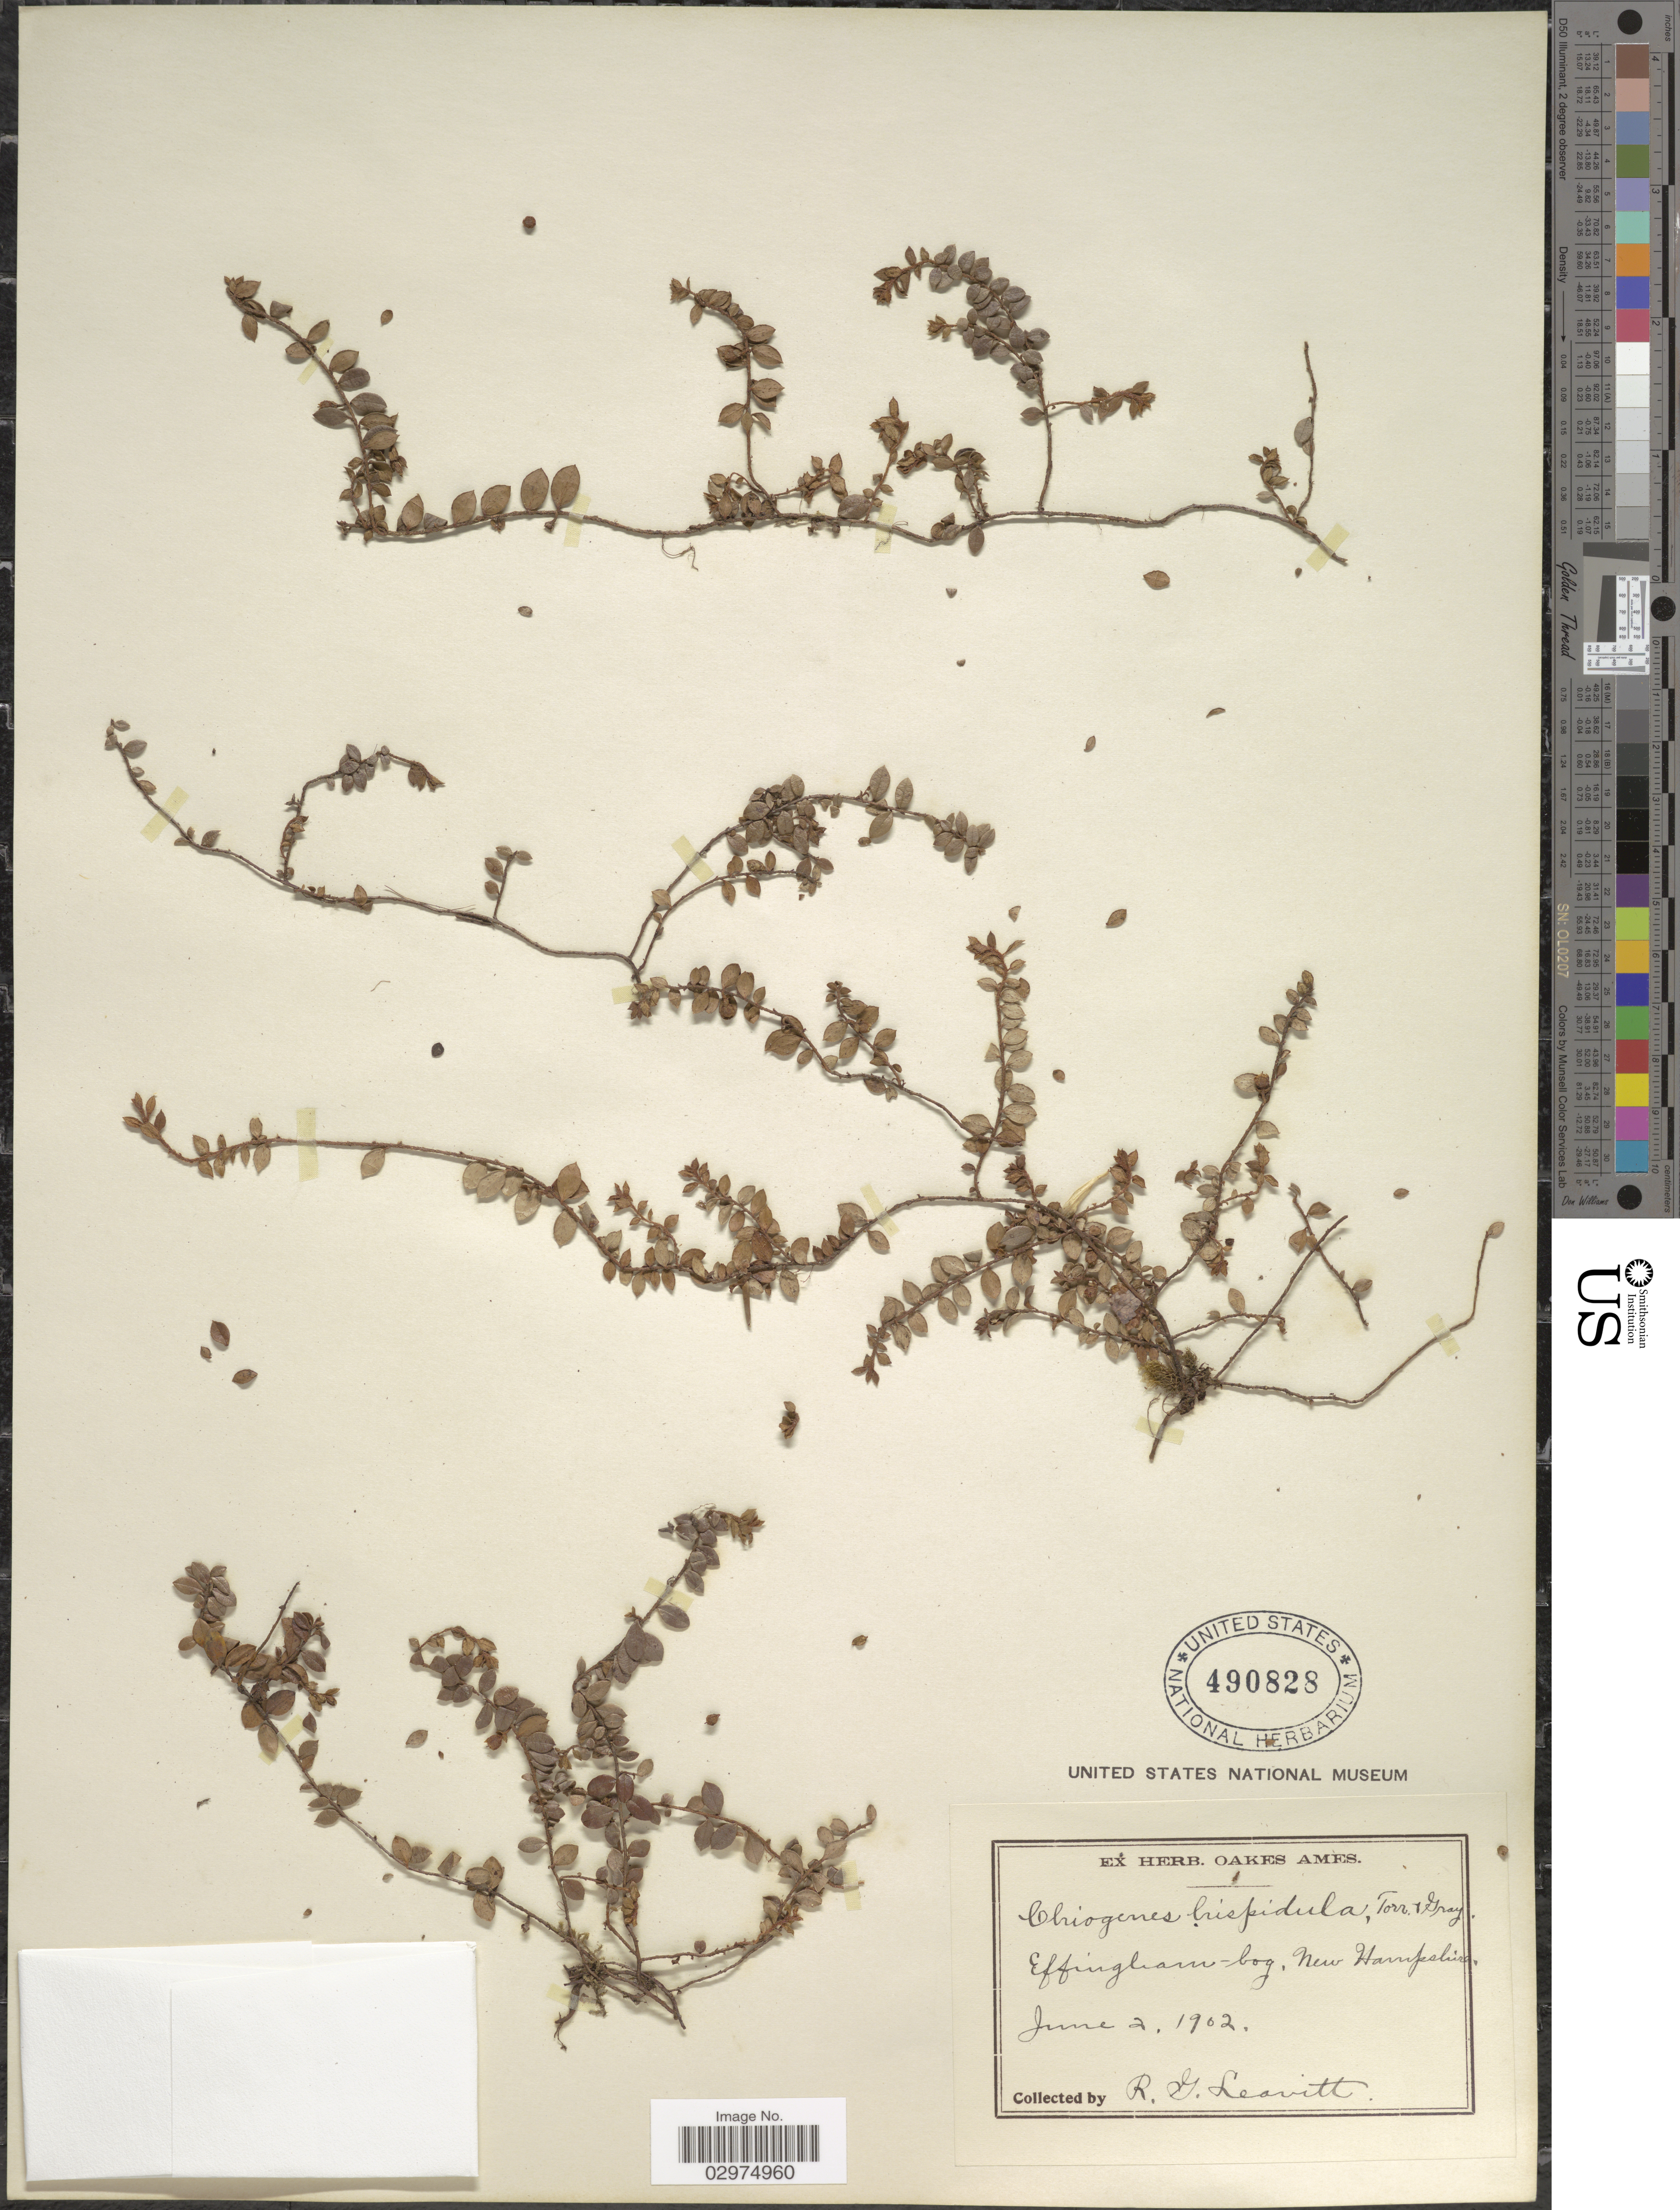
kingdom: Plantae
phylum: Tracheophyta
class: Magnoliopsida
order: Ericales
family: Ericaceae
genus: Gaultheria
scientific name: Gaultheria hispidula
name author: (L.) Muhl. ex Bigelow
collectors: R. G. Leavitt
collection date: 1902-06-02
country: United States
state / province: New Hampshire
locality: Effingham-bog.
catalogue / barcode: US 490828